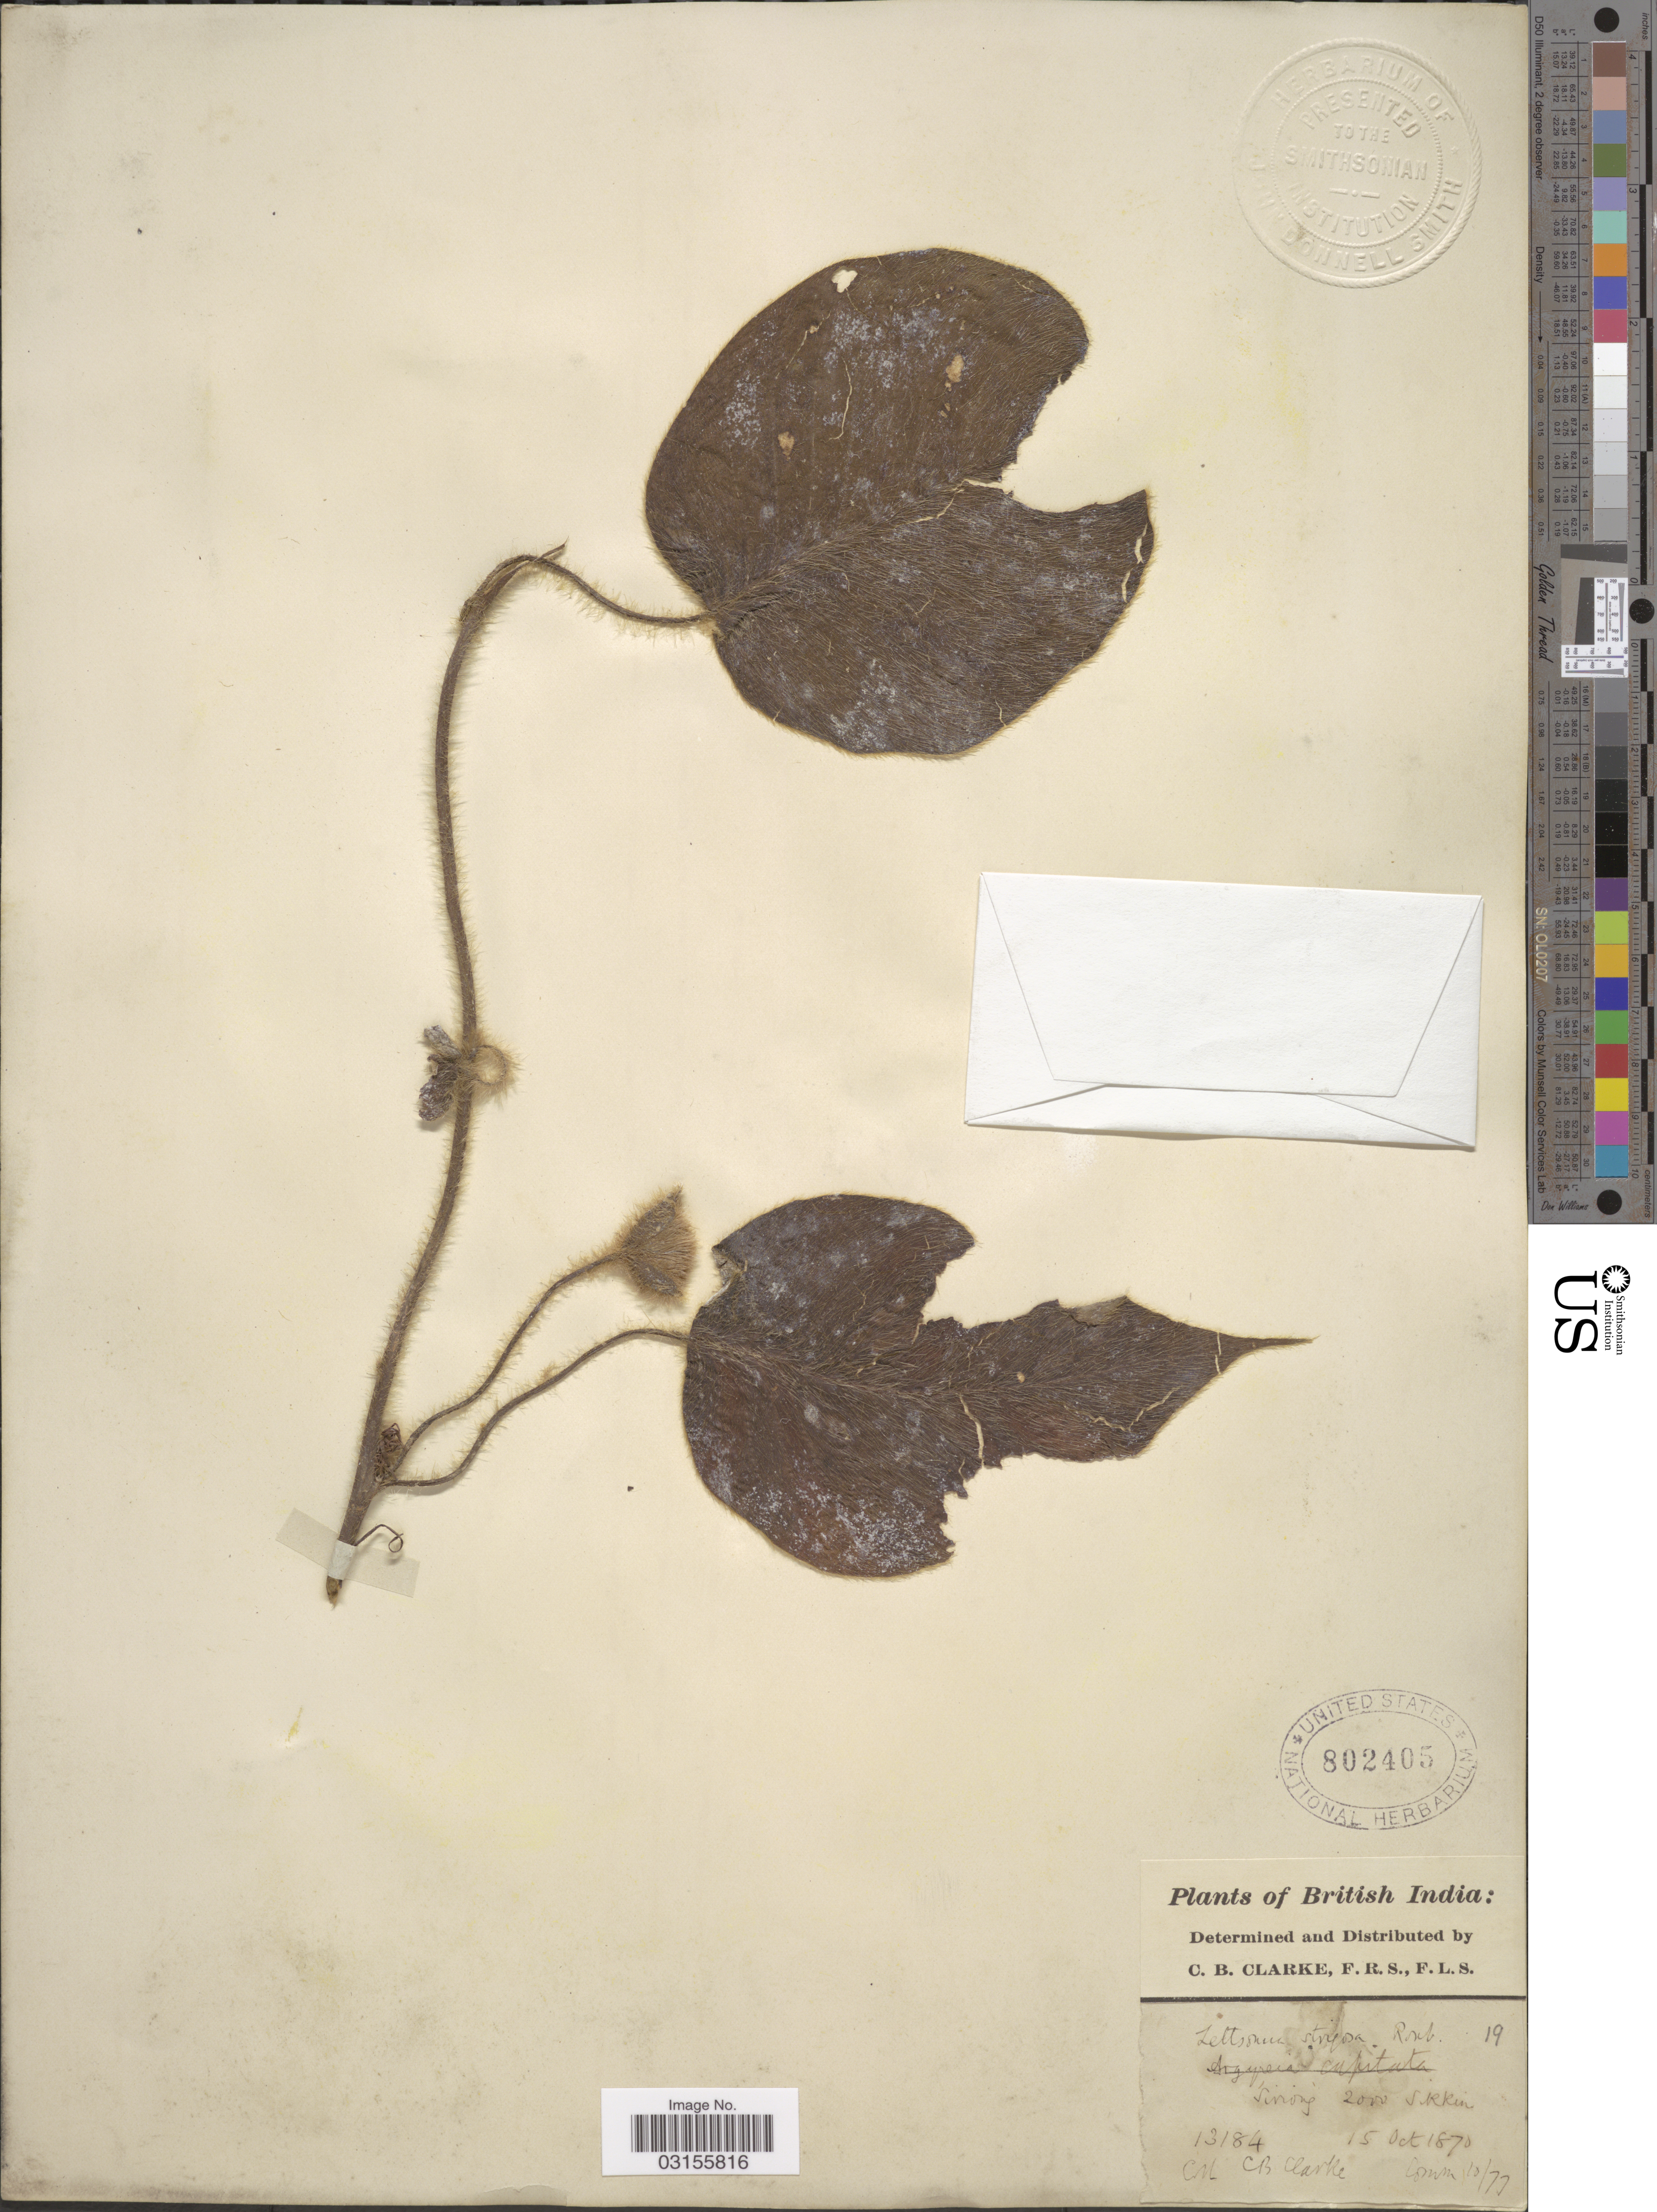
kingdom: Plantae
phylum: Tracheophyta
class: Magnoliopsida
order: Solanales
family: Convolvulaceae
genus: Argyreia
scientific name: Argyreia strigosa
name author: Roberty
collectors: C. B. Clarke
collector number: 13184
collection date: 1870-10-15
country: India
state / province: Sikkim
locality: British India. Sironj.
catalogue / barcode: US 802405